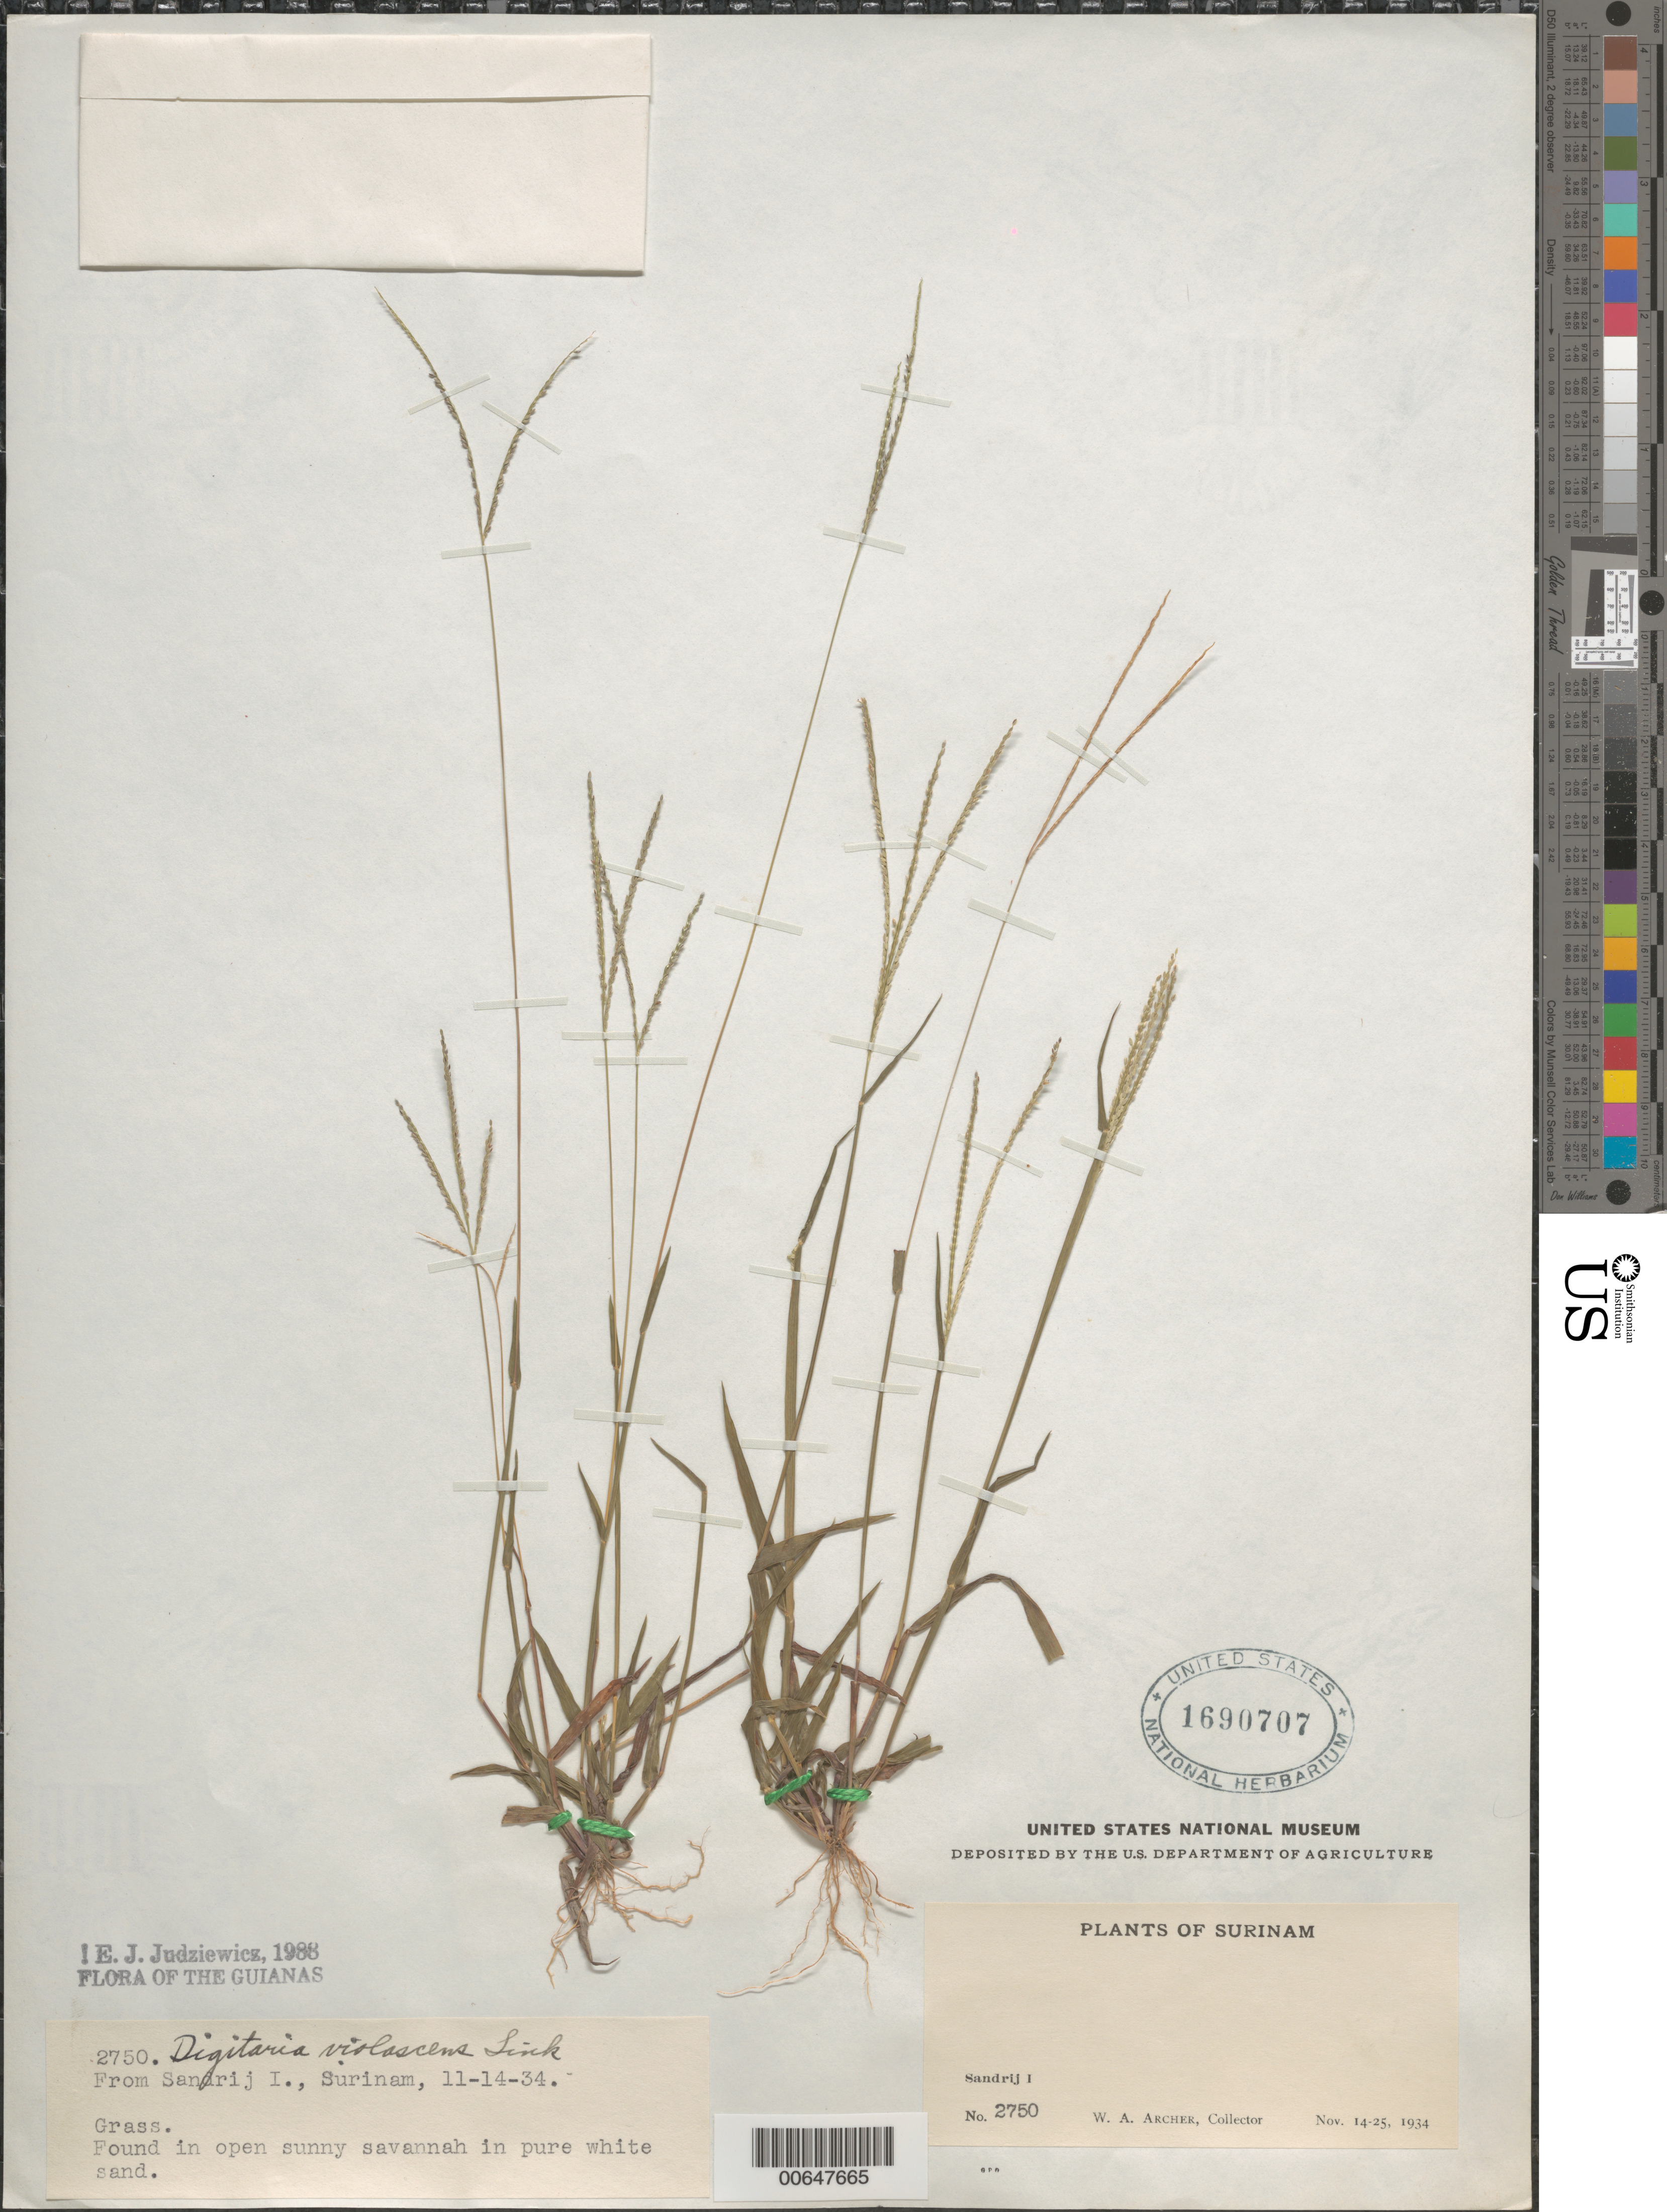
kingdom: Plantae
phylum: Tracheophyta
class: Liliopsida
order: Poales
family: Poaceae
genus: Digitaria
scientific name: Digitaria violascens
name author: Link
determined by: Judziewicz, E. J.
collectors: W. A. Archer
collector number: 2750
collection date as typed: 14-Nov-34 to 25-Nov-34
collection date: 1934-11-14/1934-11-25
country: Suriname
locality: Zanderij I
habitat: Open savanna in pure white sand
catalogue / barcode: US 1690707